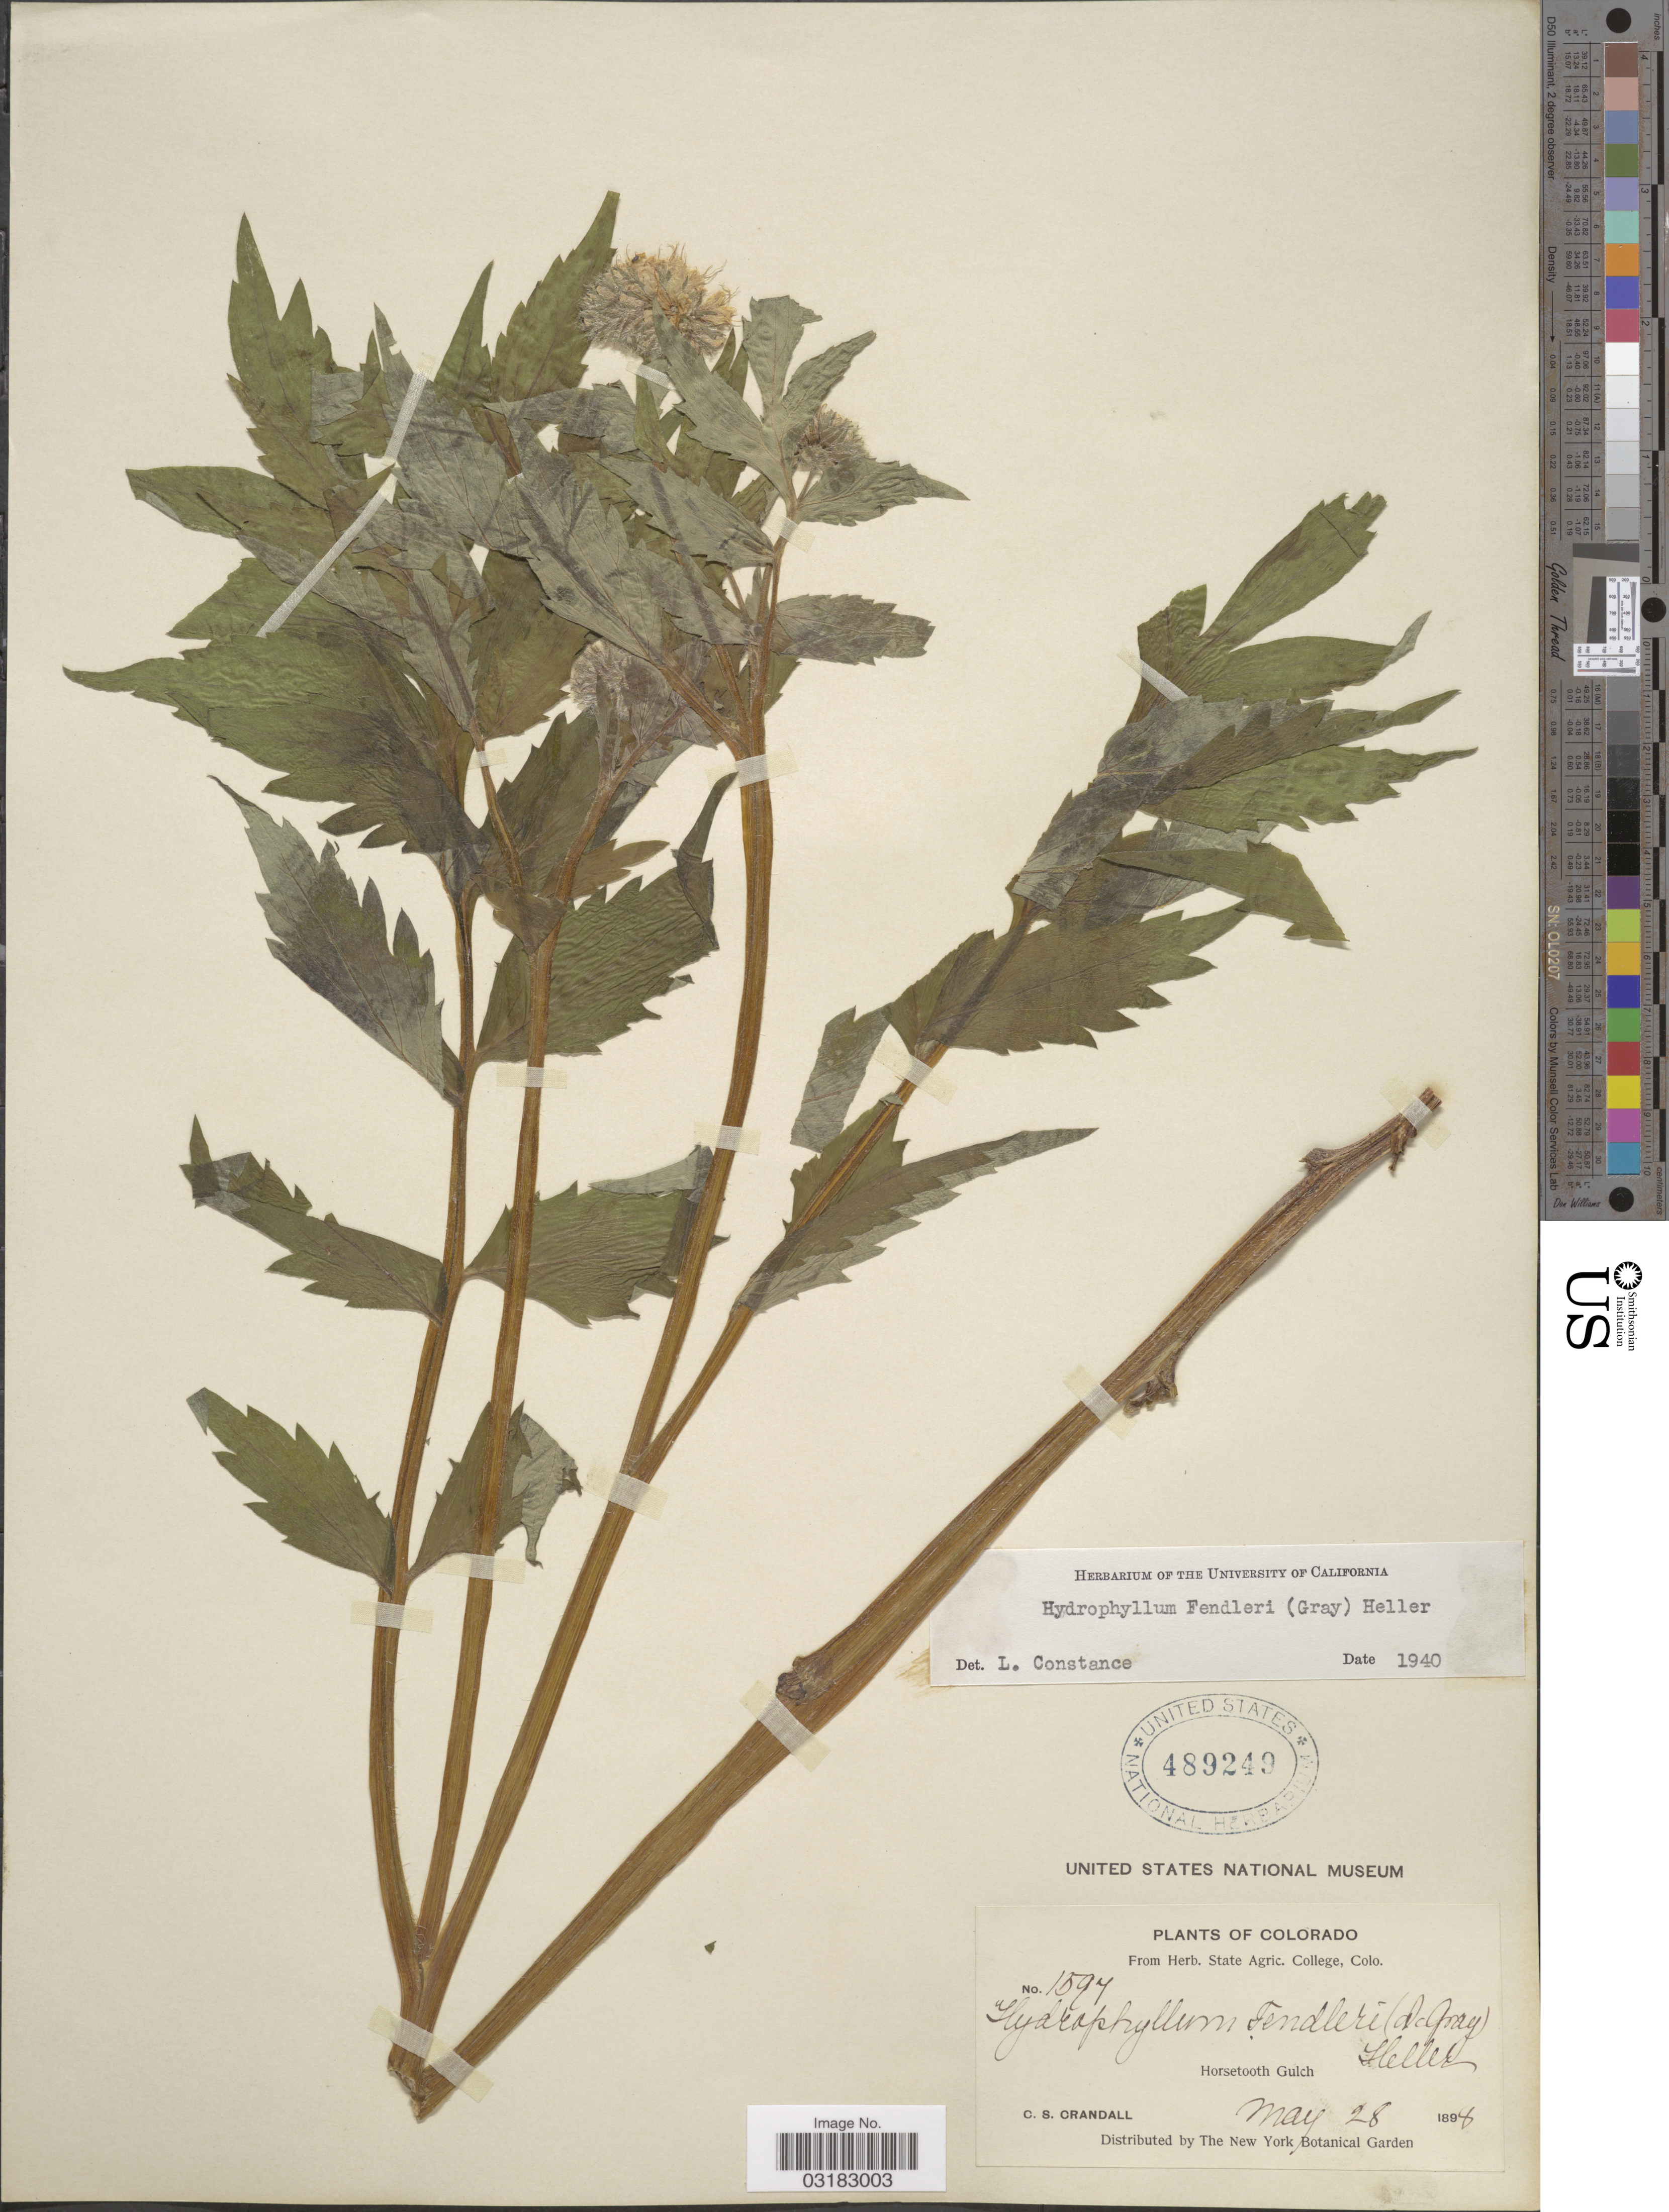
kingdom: Plantae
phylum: Tracheophyta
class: Magnoliopsida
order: Boraginales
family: Hydrophyllaceae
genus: Hydrophyllum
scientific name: Hydrophyllum fendleri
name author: (A. Gray) A. Heller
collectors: C. Crandall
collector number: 1594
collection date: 1898-05-28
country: United States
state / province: Colorado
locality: Horseteeth Gulch.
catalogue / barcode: US 489249